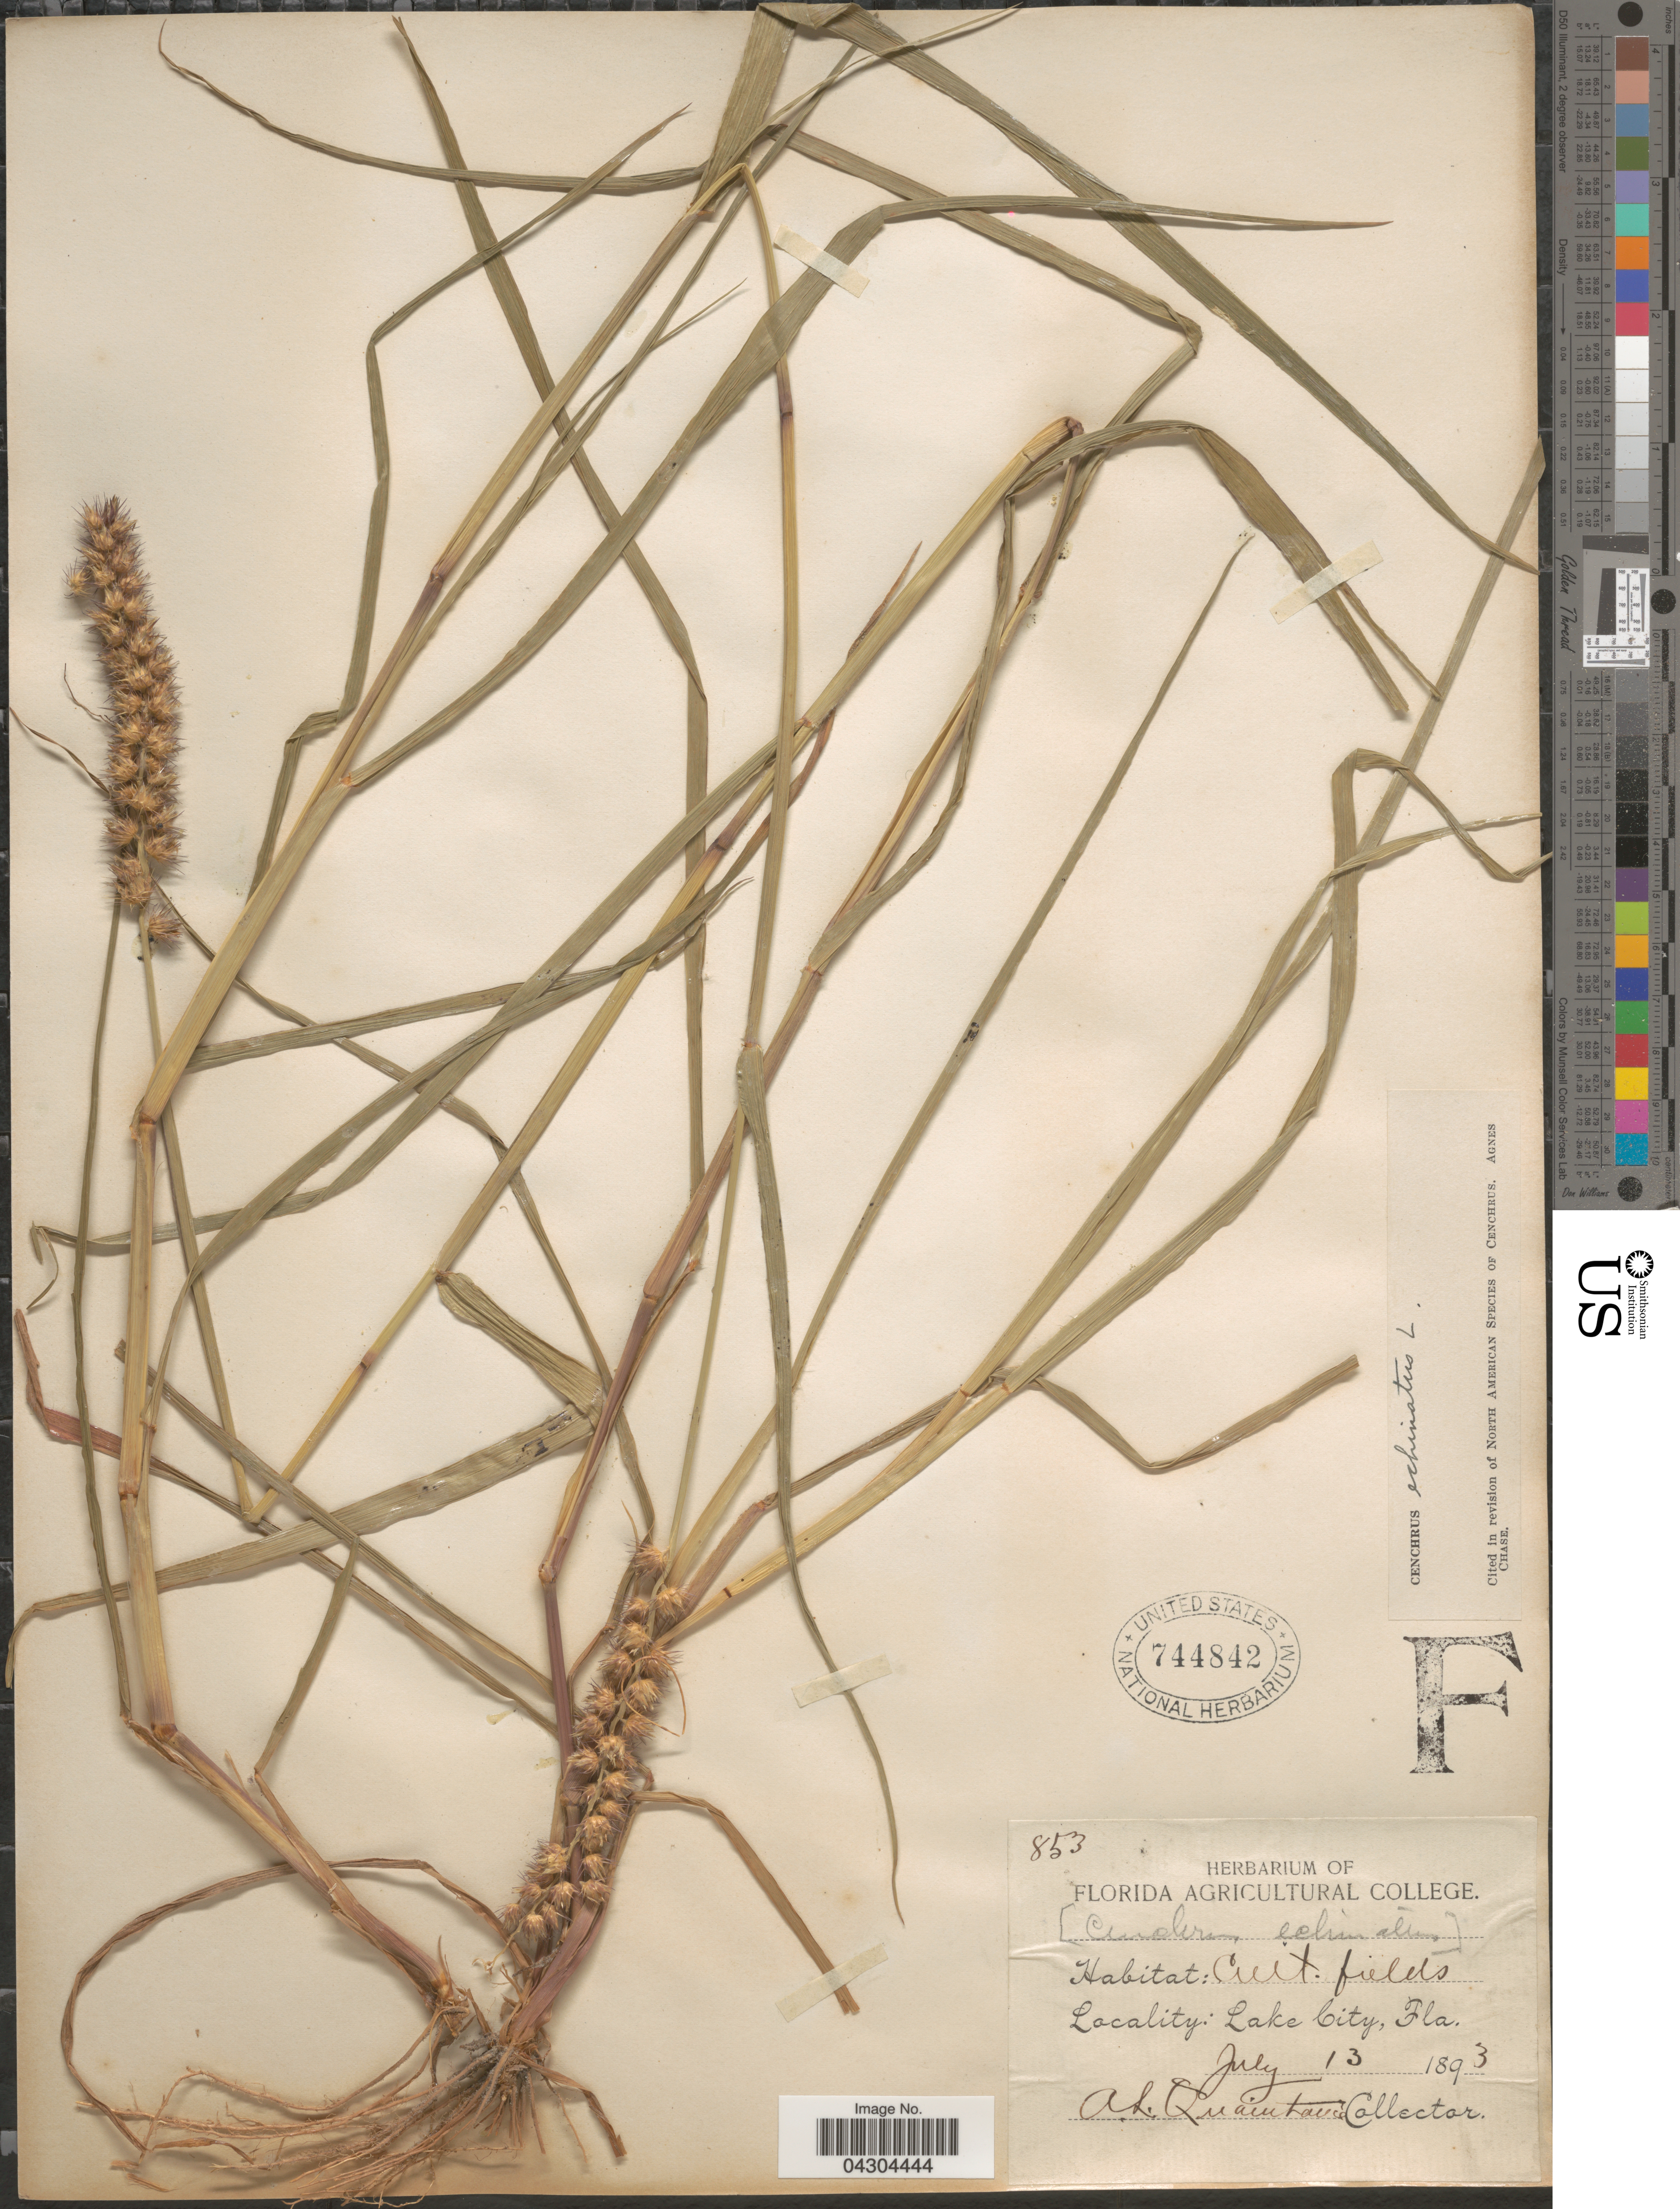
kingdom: Plantae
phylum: Tracheophyta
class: Liliopsida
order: Poales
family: Poaceae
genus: Cenchrus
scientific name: Cenchrus echinatus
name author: L.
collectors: A. Quaintance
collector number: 853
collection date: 1893-07-13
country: United States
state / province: Florida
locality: Cult. fields. Lake City.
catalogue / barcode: US 744842